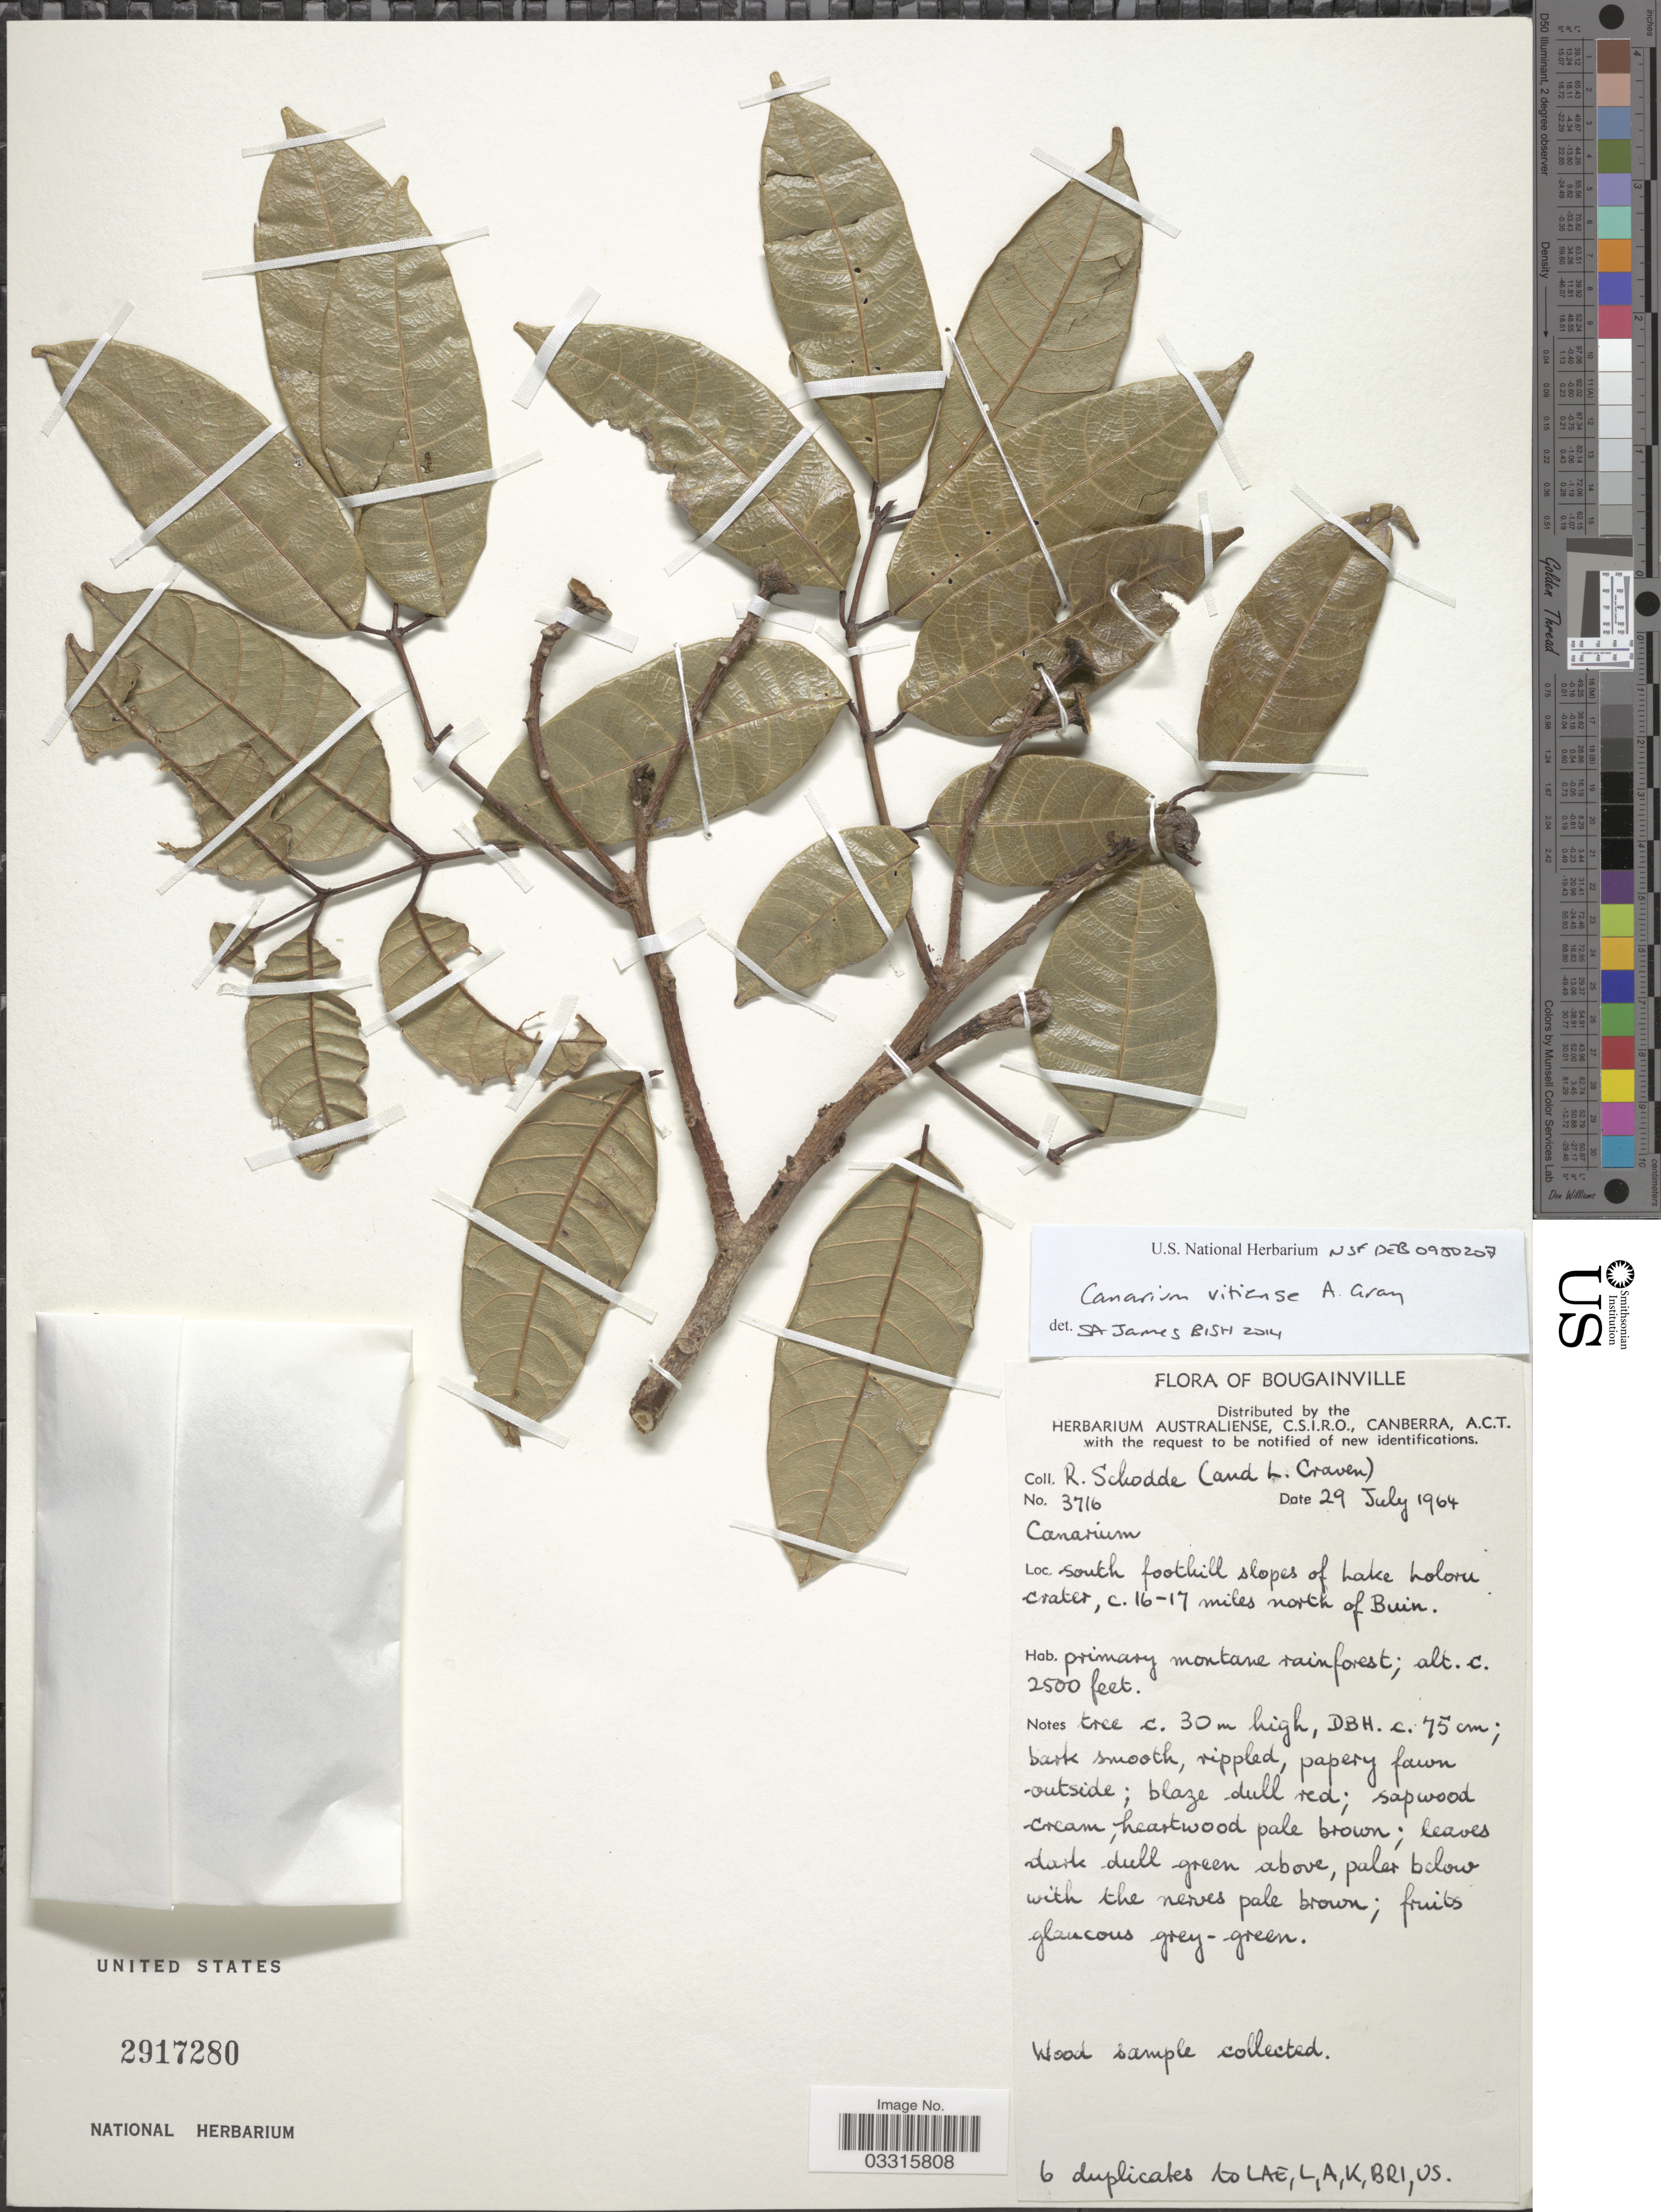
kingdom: Plantae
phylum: Tracheophyta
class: Magnoliopsida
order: Sapindales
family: Burseraceae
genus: Canarium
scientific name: Canarium vitiense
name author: A. Gray in Wilkes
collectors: R. Schodde & L. A. Craven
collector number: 3716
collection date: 1964-07-29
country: Papua New Guinea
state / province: Bougainville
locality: South foothill slopes of Lake Lolovu crater, c. 16-17 miles north of Buin.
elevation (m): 762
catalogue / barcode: US 2917280